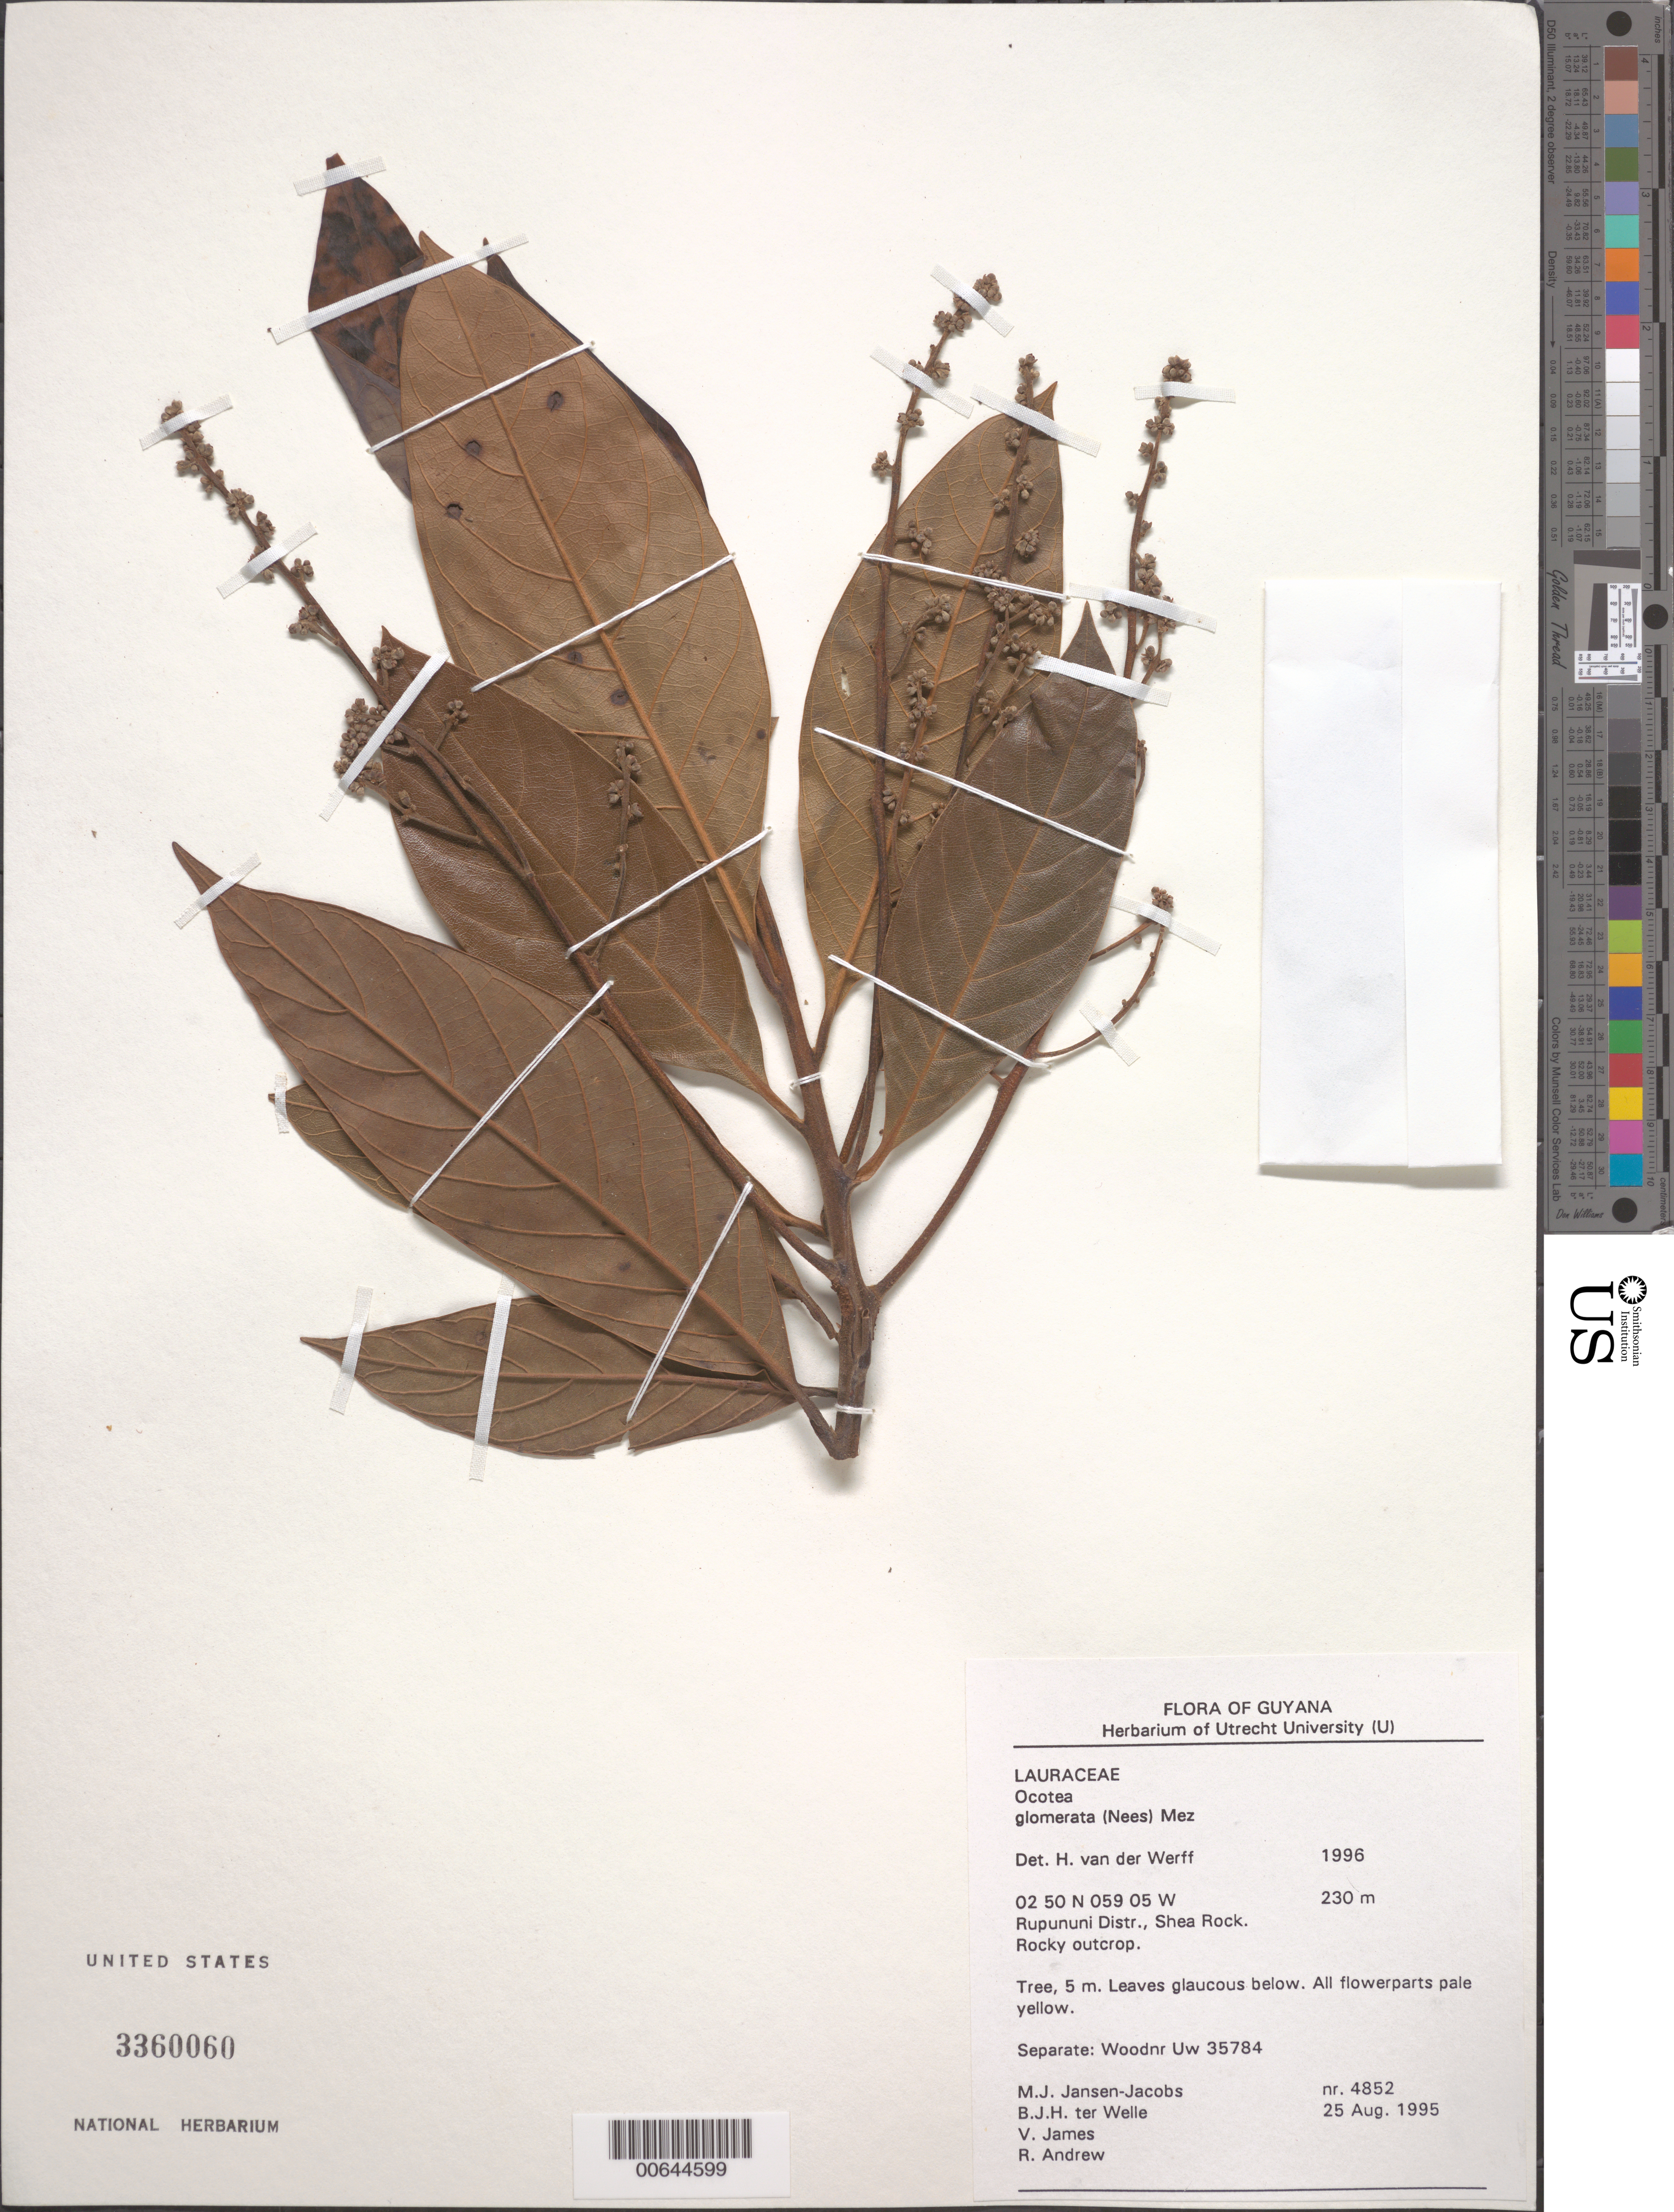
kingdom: Plantae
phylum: Tracheophyta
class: Magnoliopsida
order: Laurales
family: Lauraceae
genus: Ocotea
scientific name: Ocotea glomerata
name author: (Nees) Mez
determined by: van der Werff, H., (MO), Missouri Botanical Garden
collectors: M. J. Jansen-Jacobs, B. Welle, V. James & R. Andrew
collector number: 4852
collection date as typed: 25-Aug-95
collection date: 1995-08-25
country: Guyana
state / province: U. Takutu-U. Essequibo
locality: Shea Rock, Rupununi Dist.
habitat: Rocky outcrop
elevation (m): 230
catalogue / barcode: US 3360060